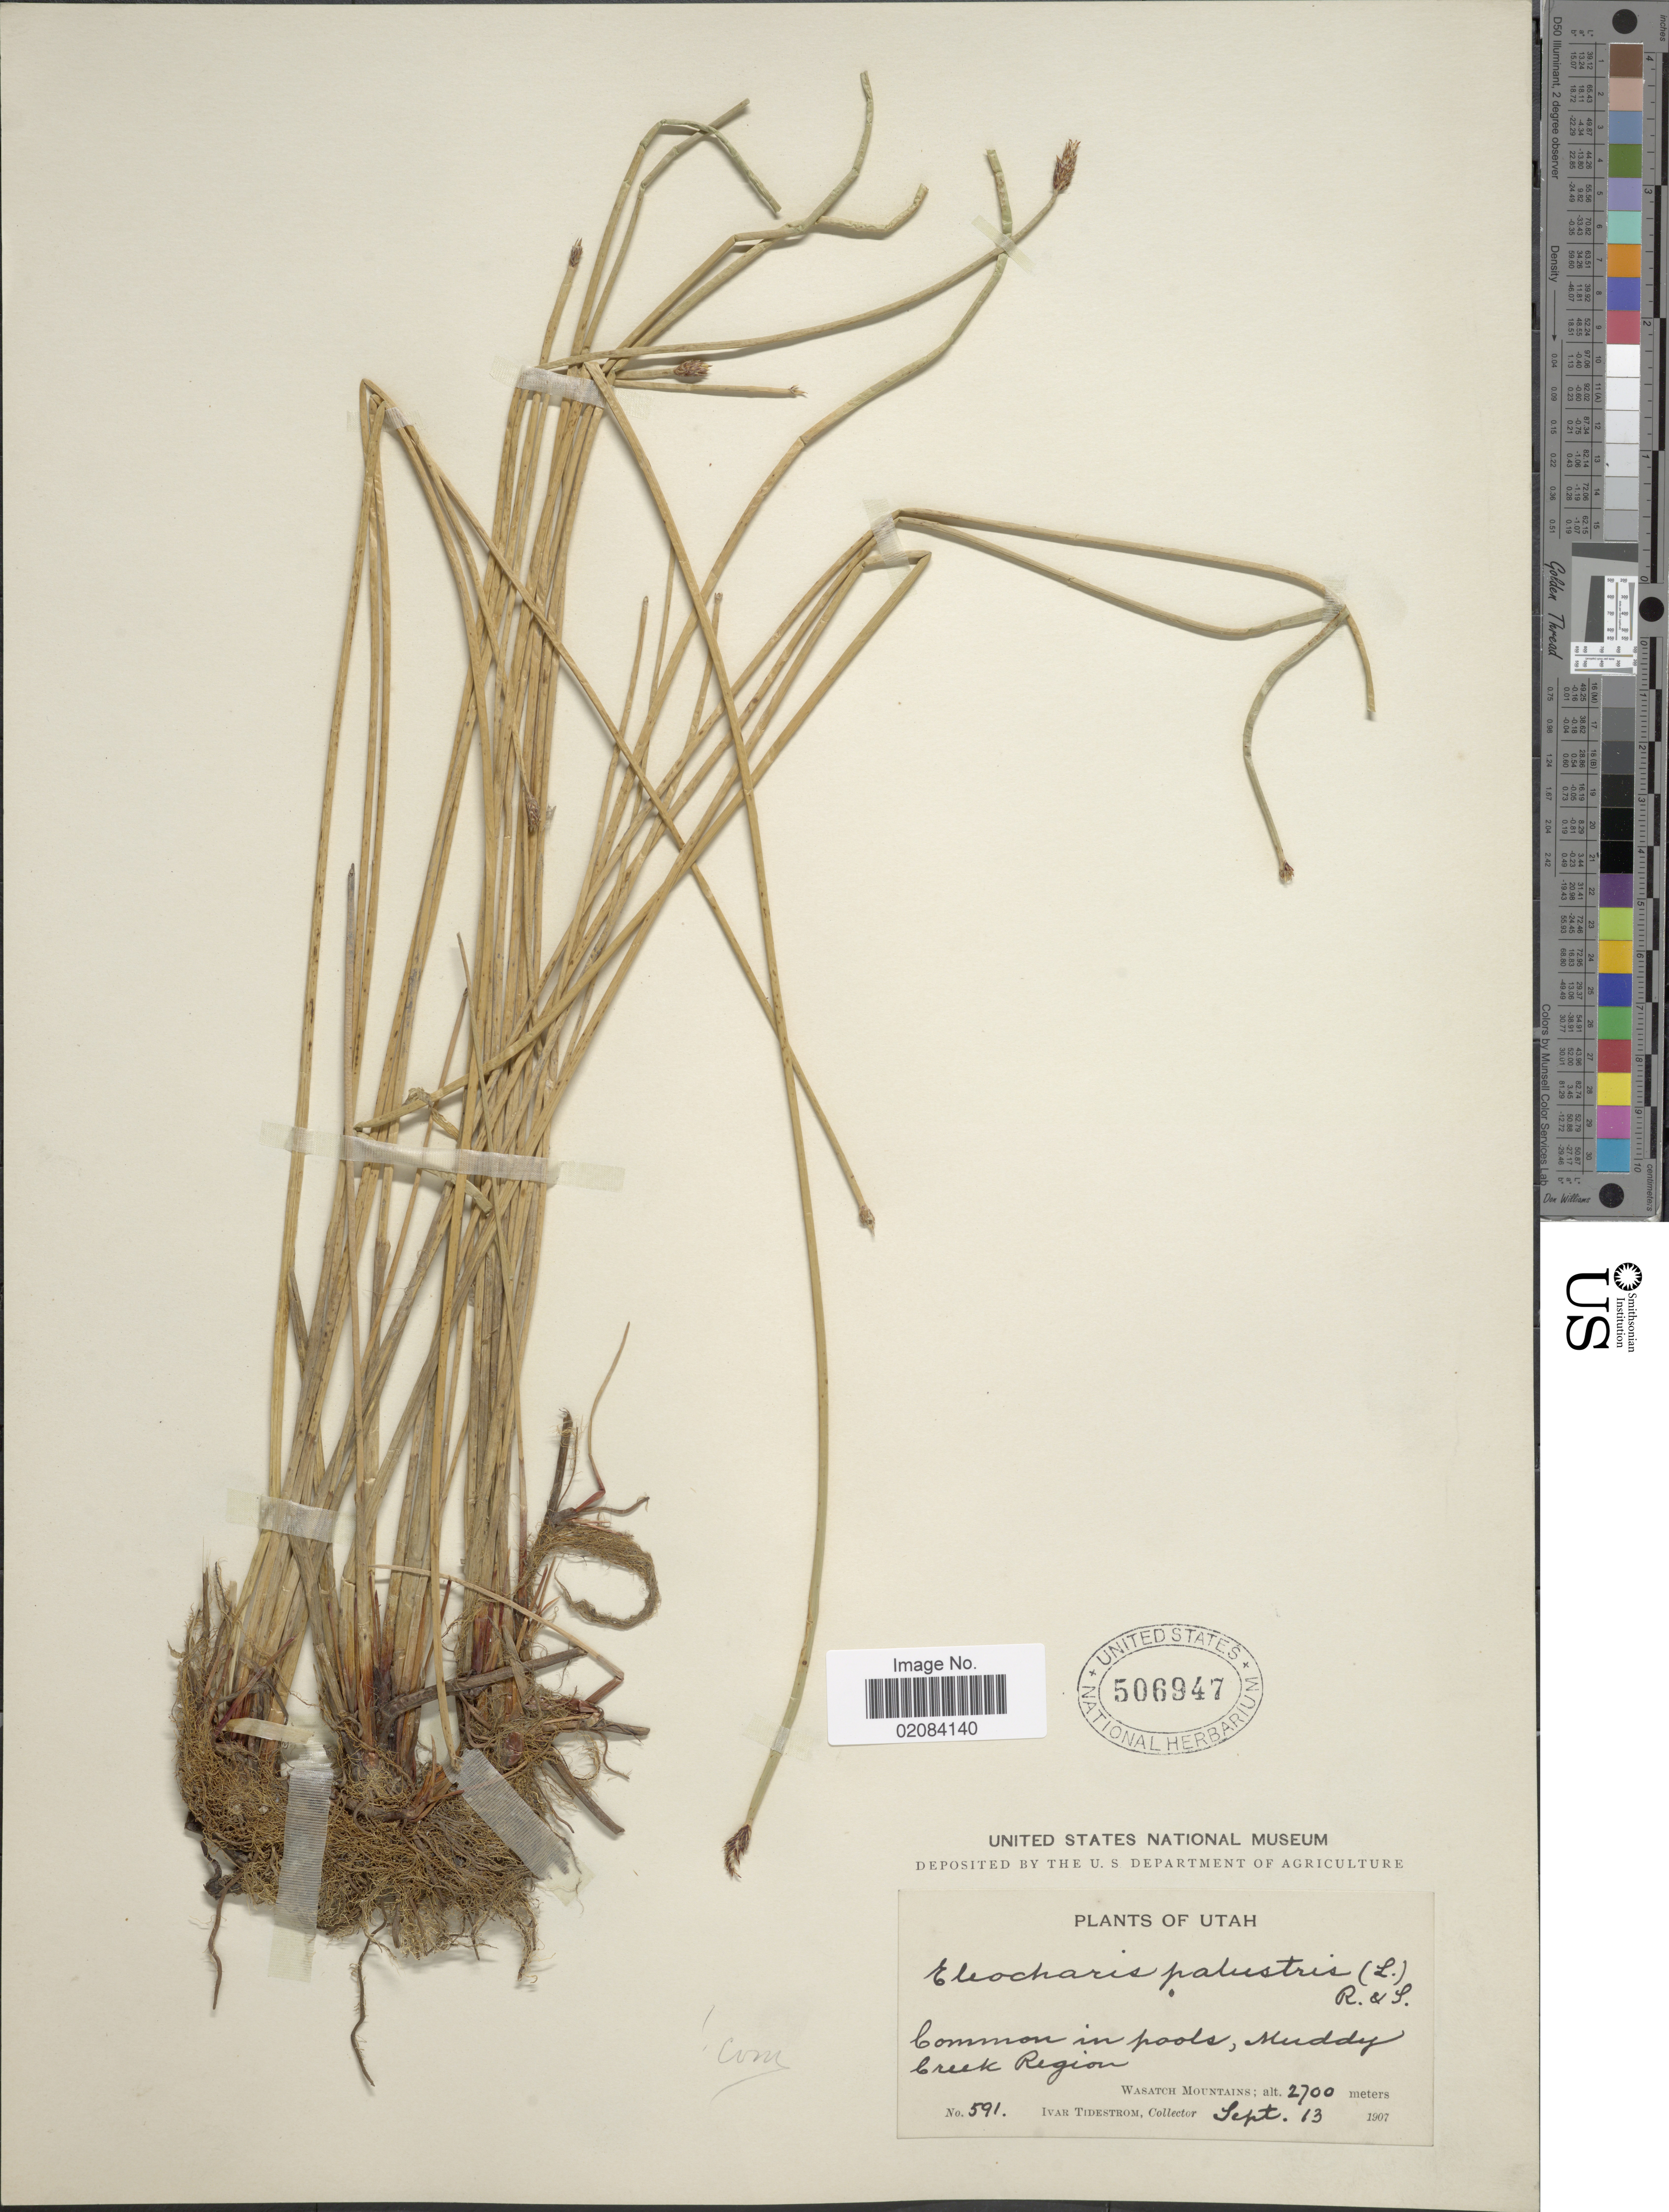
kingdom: Plantae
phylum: Tracheophyta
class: Liliopsida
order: Poales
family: Cyperaceae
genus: Eleocharis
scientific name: Eleocharis palustris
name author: (L.) Roem. & Schult.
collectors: I. F. Tidestrom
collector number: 591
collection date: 1907-09-13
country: United States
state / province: Utah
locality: Utah, Mussy Creek Region, Wasatch Mountains.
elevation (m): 2700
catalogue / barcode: US 406947